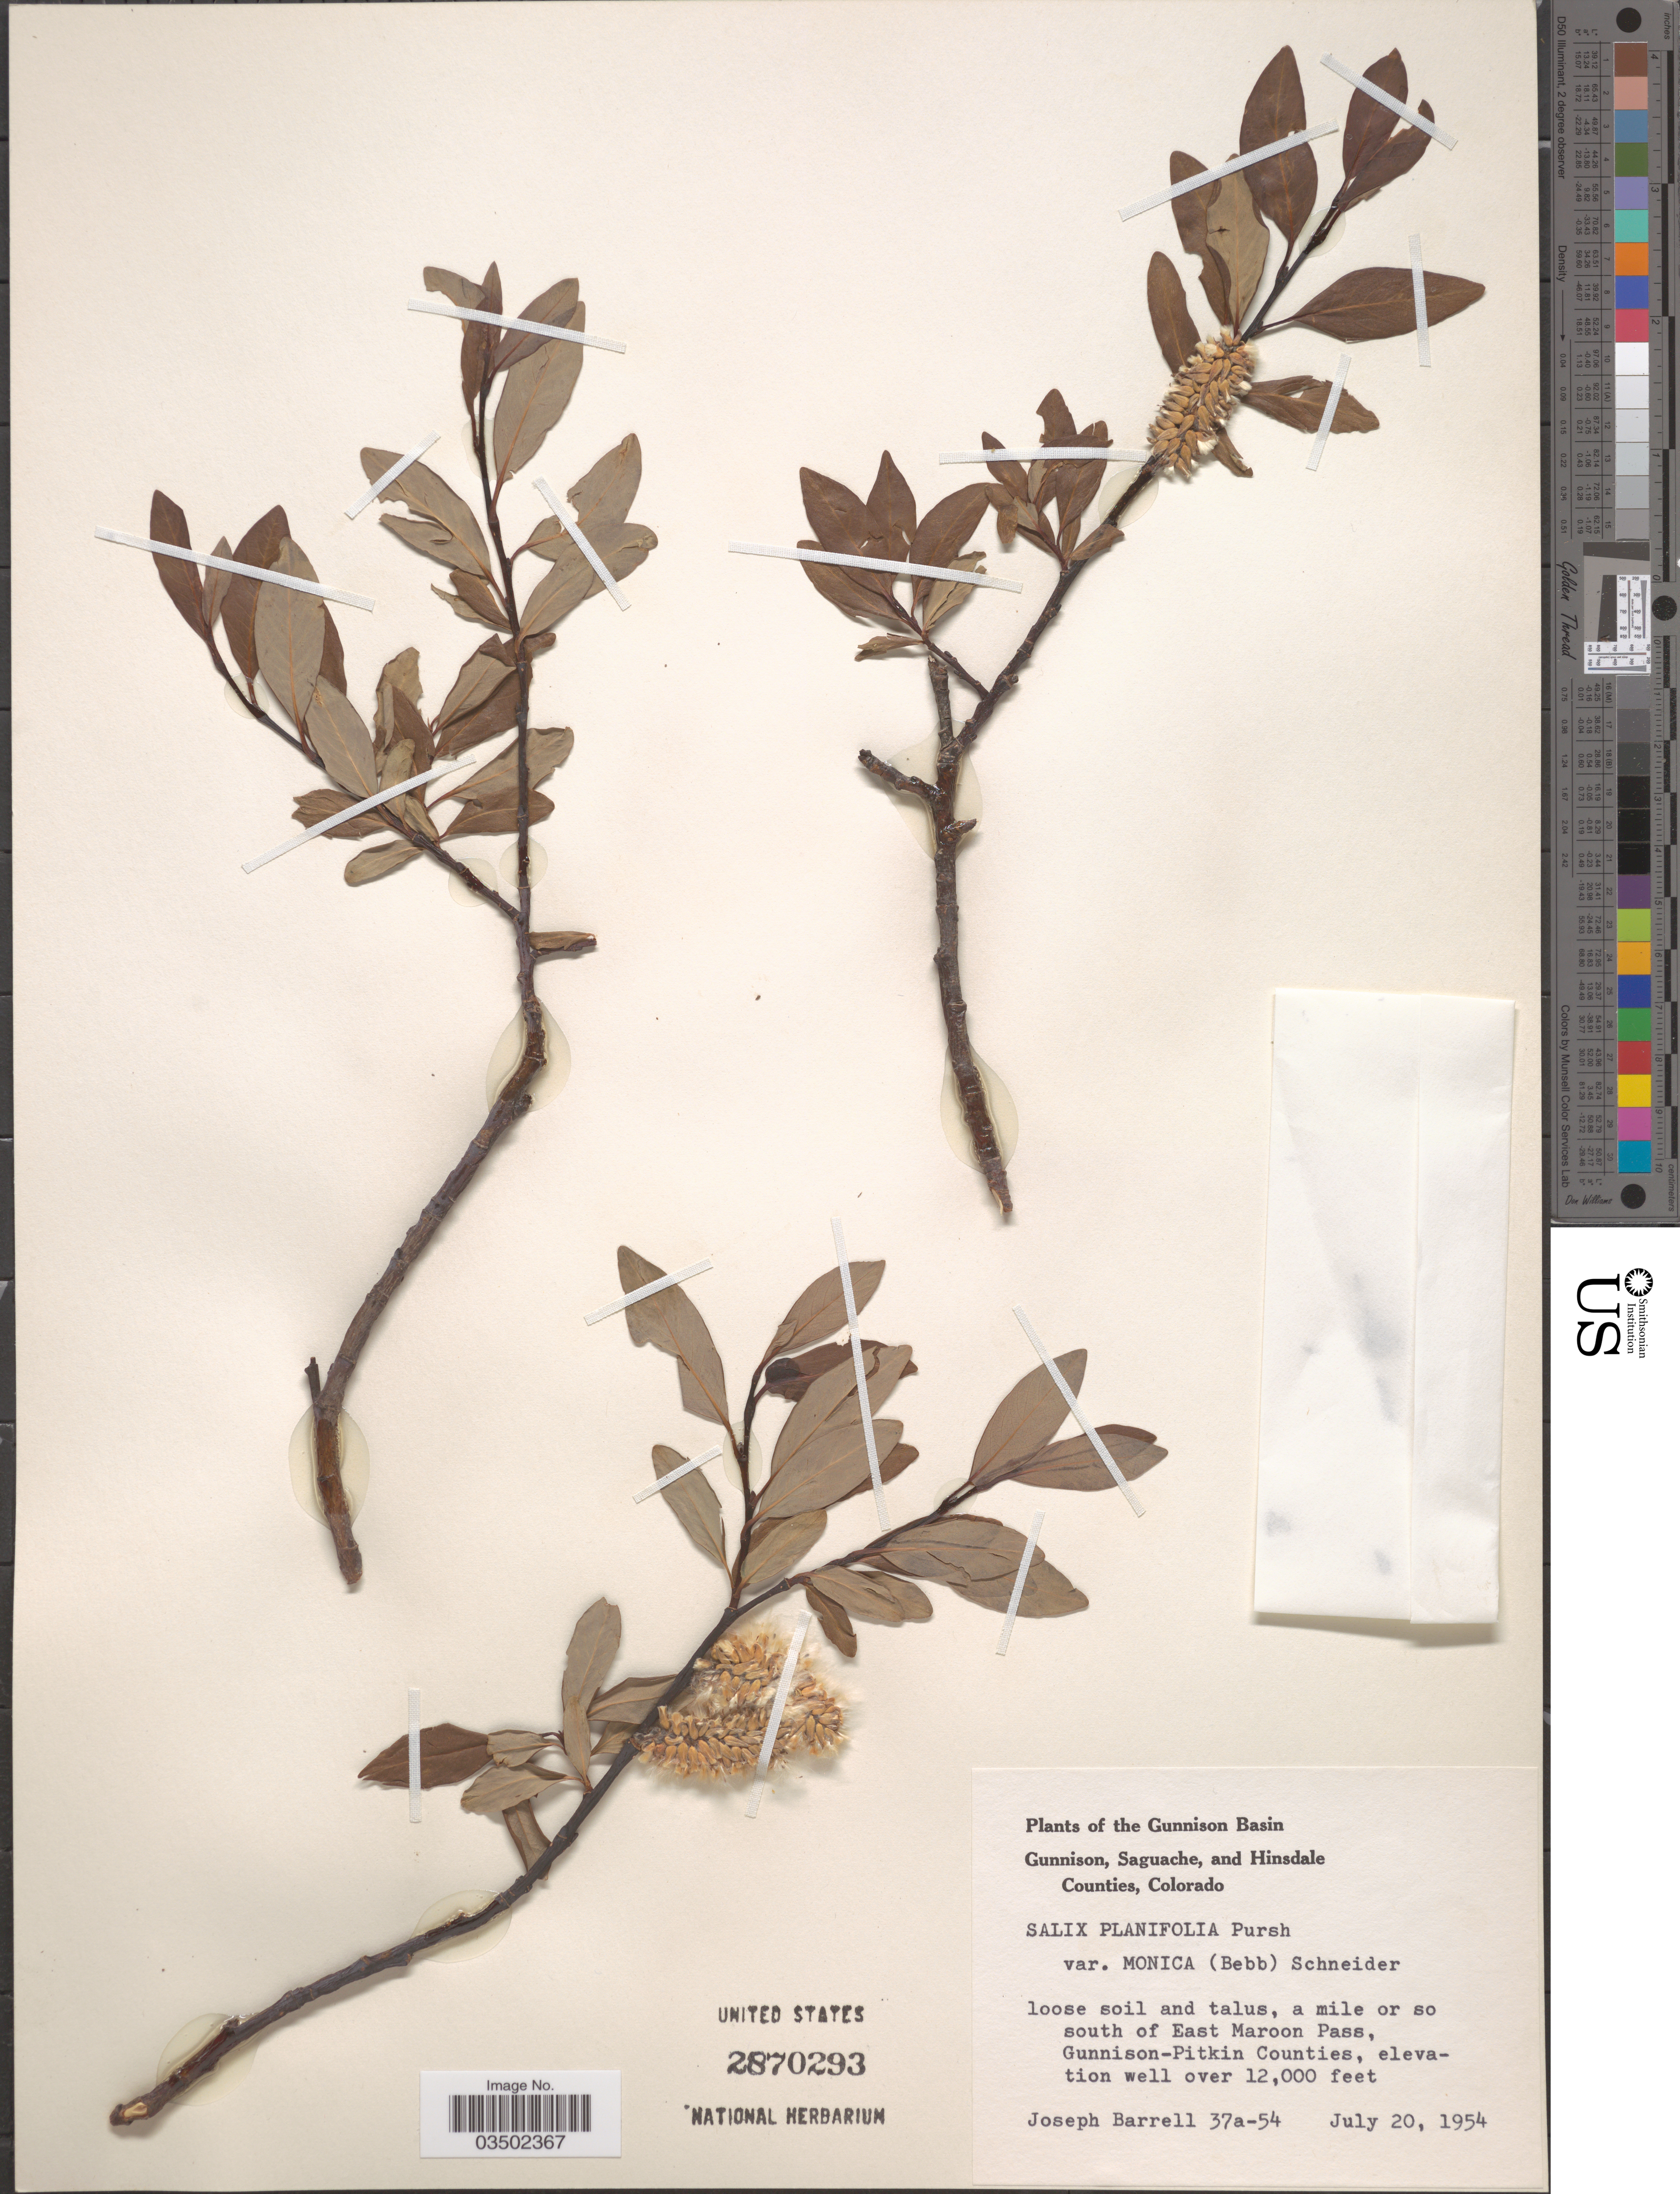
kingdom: Plantae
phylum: Tracheophyta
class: Magnoliopsida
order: Malpighiales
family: Salicaceae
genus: Salix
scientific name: Salix planifolia var. monica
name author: (Bebb) C.K. Schneid.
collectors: J. Barrell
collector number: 37a-54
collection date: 1954-07-20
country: United States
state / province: Colorado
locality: The Gunnison Basin. A mile or so south of East Maroon Pass, Gunnison-Pitkin Counties.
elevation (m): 3658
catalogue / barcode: US 2870293